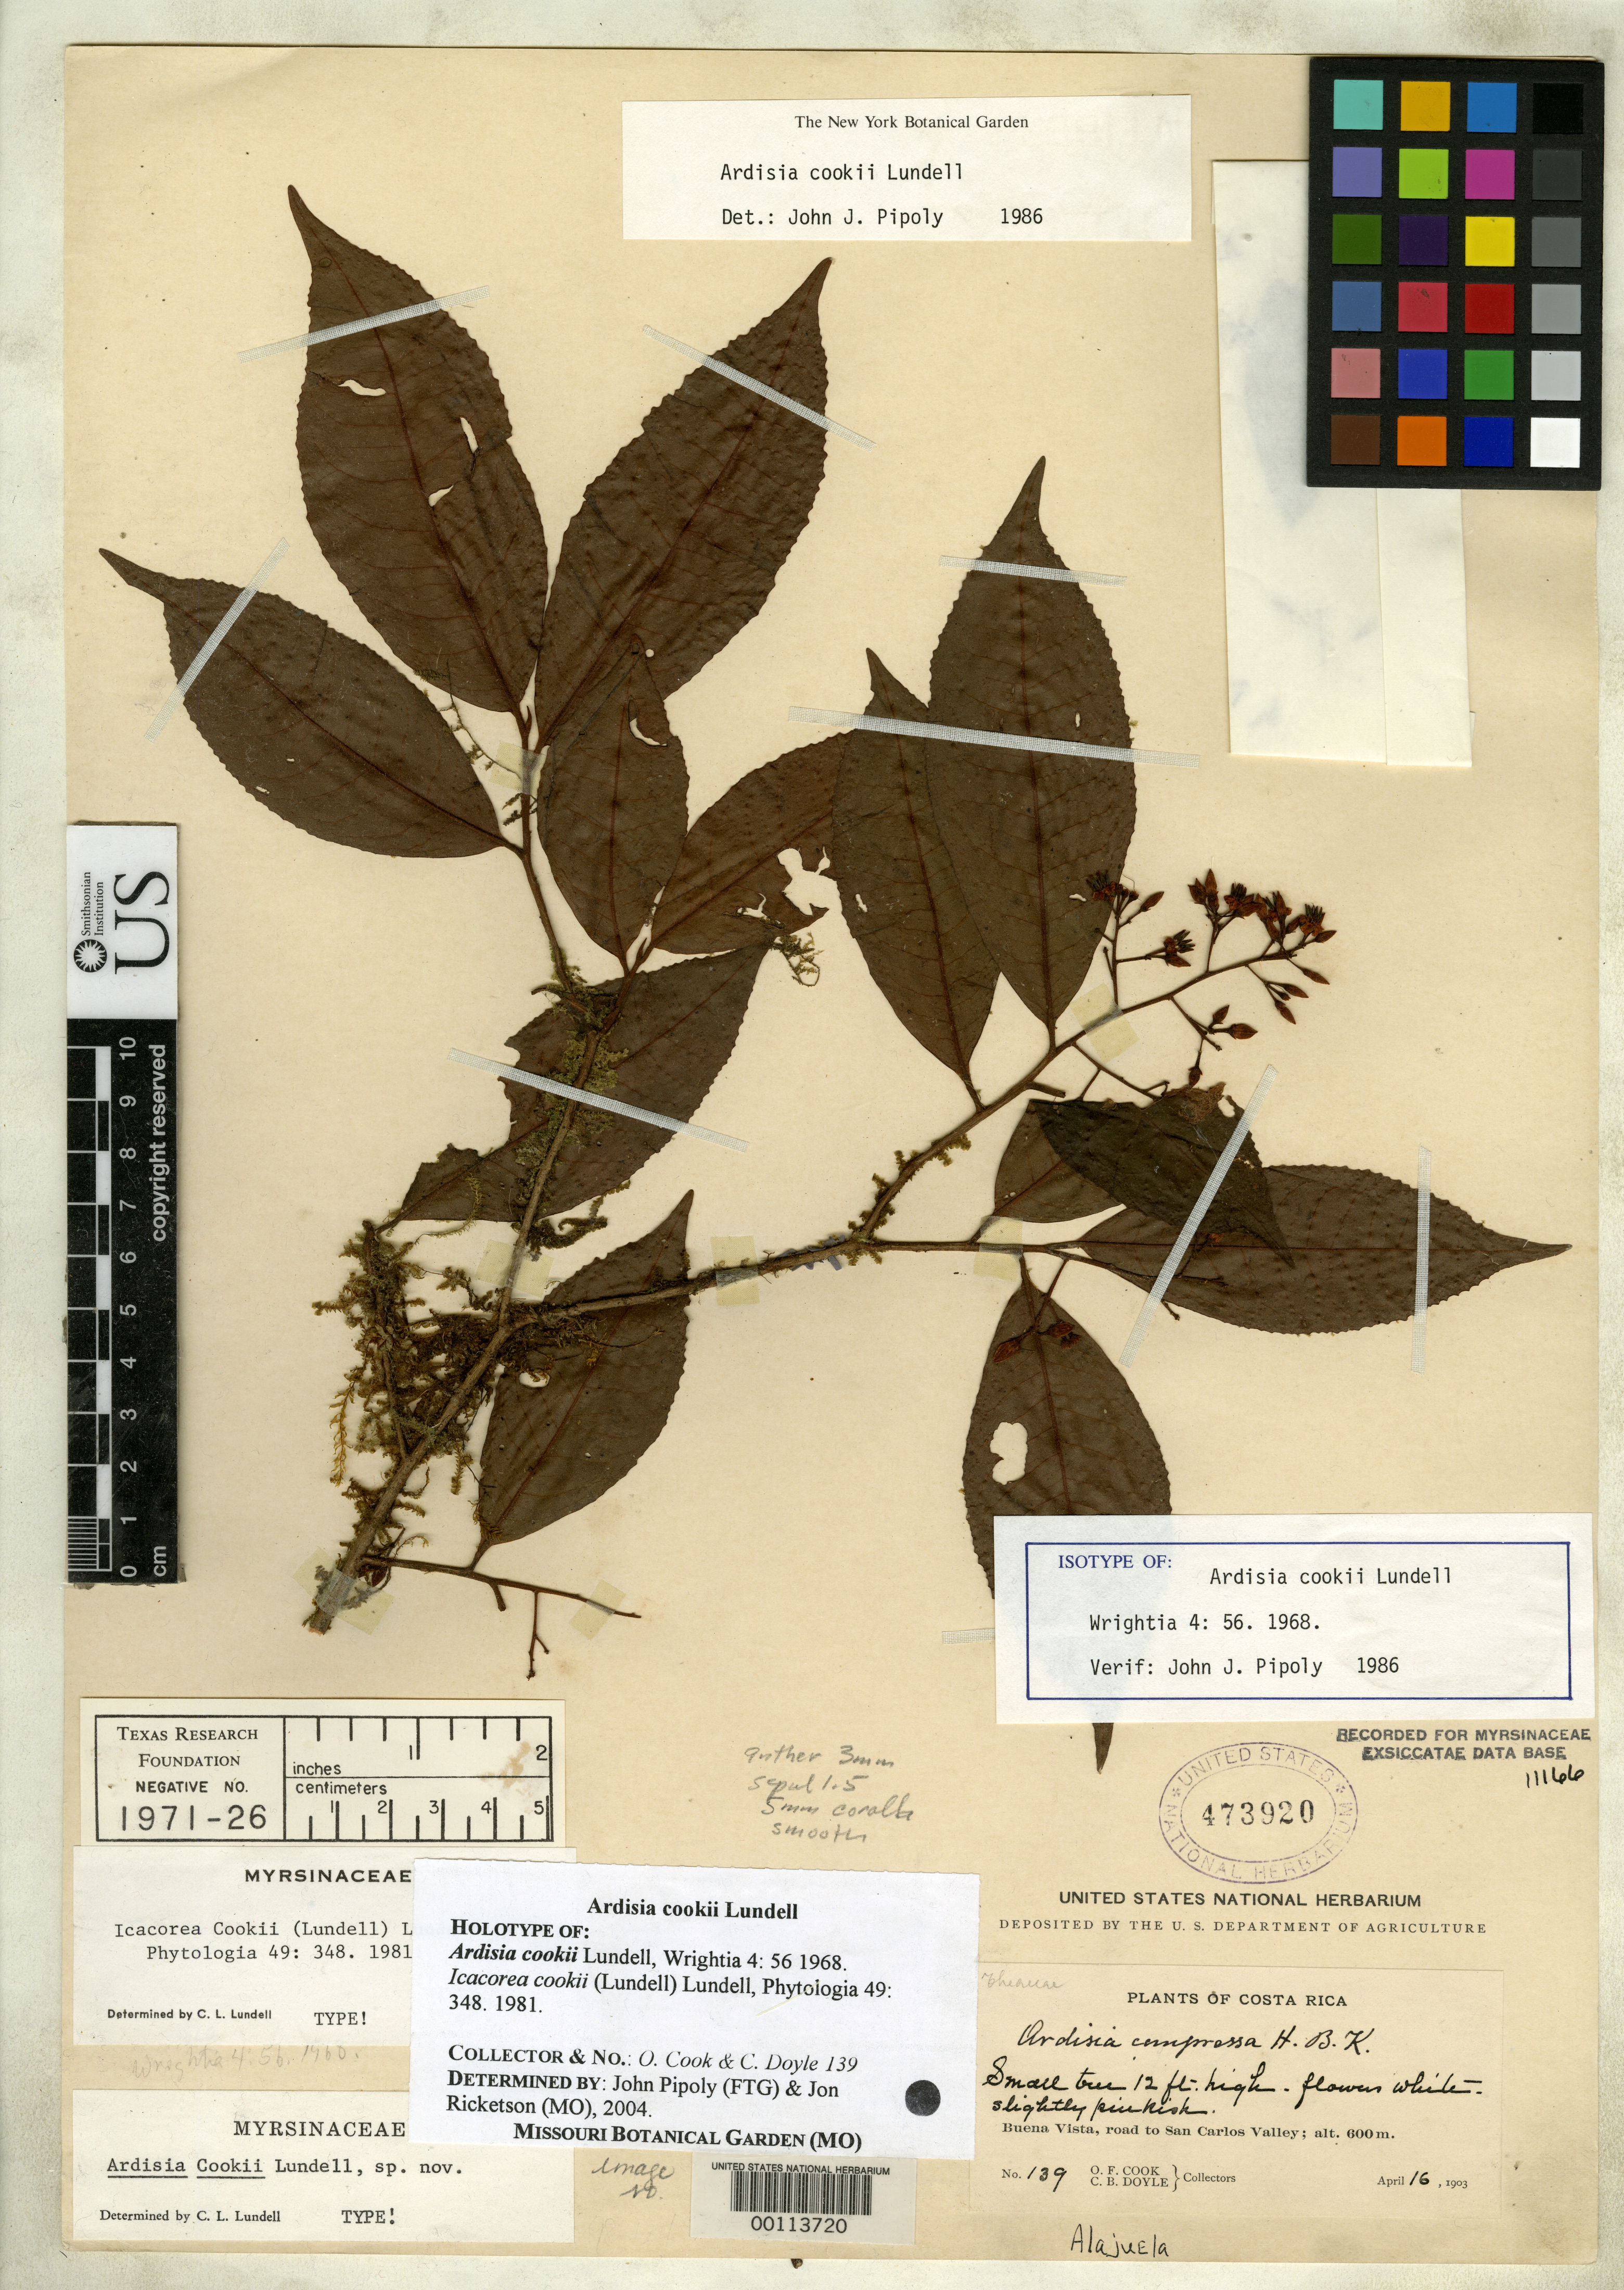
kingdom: Plantae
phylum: Tracheophyta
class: Magnoliopsida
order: Ericales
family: Primulaceae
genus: Ardisia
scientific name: Ardisia cookii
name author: Lundell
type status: Holotype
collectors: O. F. Cook & C. Doyle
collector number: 139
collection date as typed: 16 Apr 1903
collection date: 1903-04-16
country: Costa Rica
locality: Buena Vista, San Carlos Valley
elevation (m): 600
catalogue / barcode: US 473920